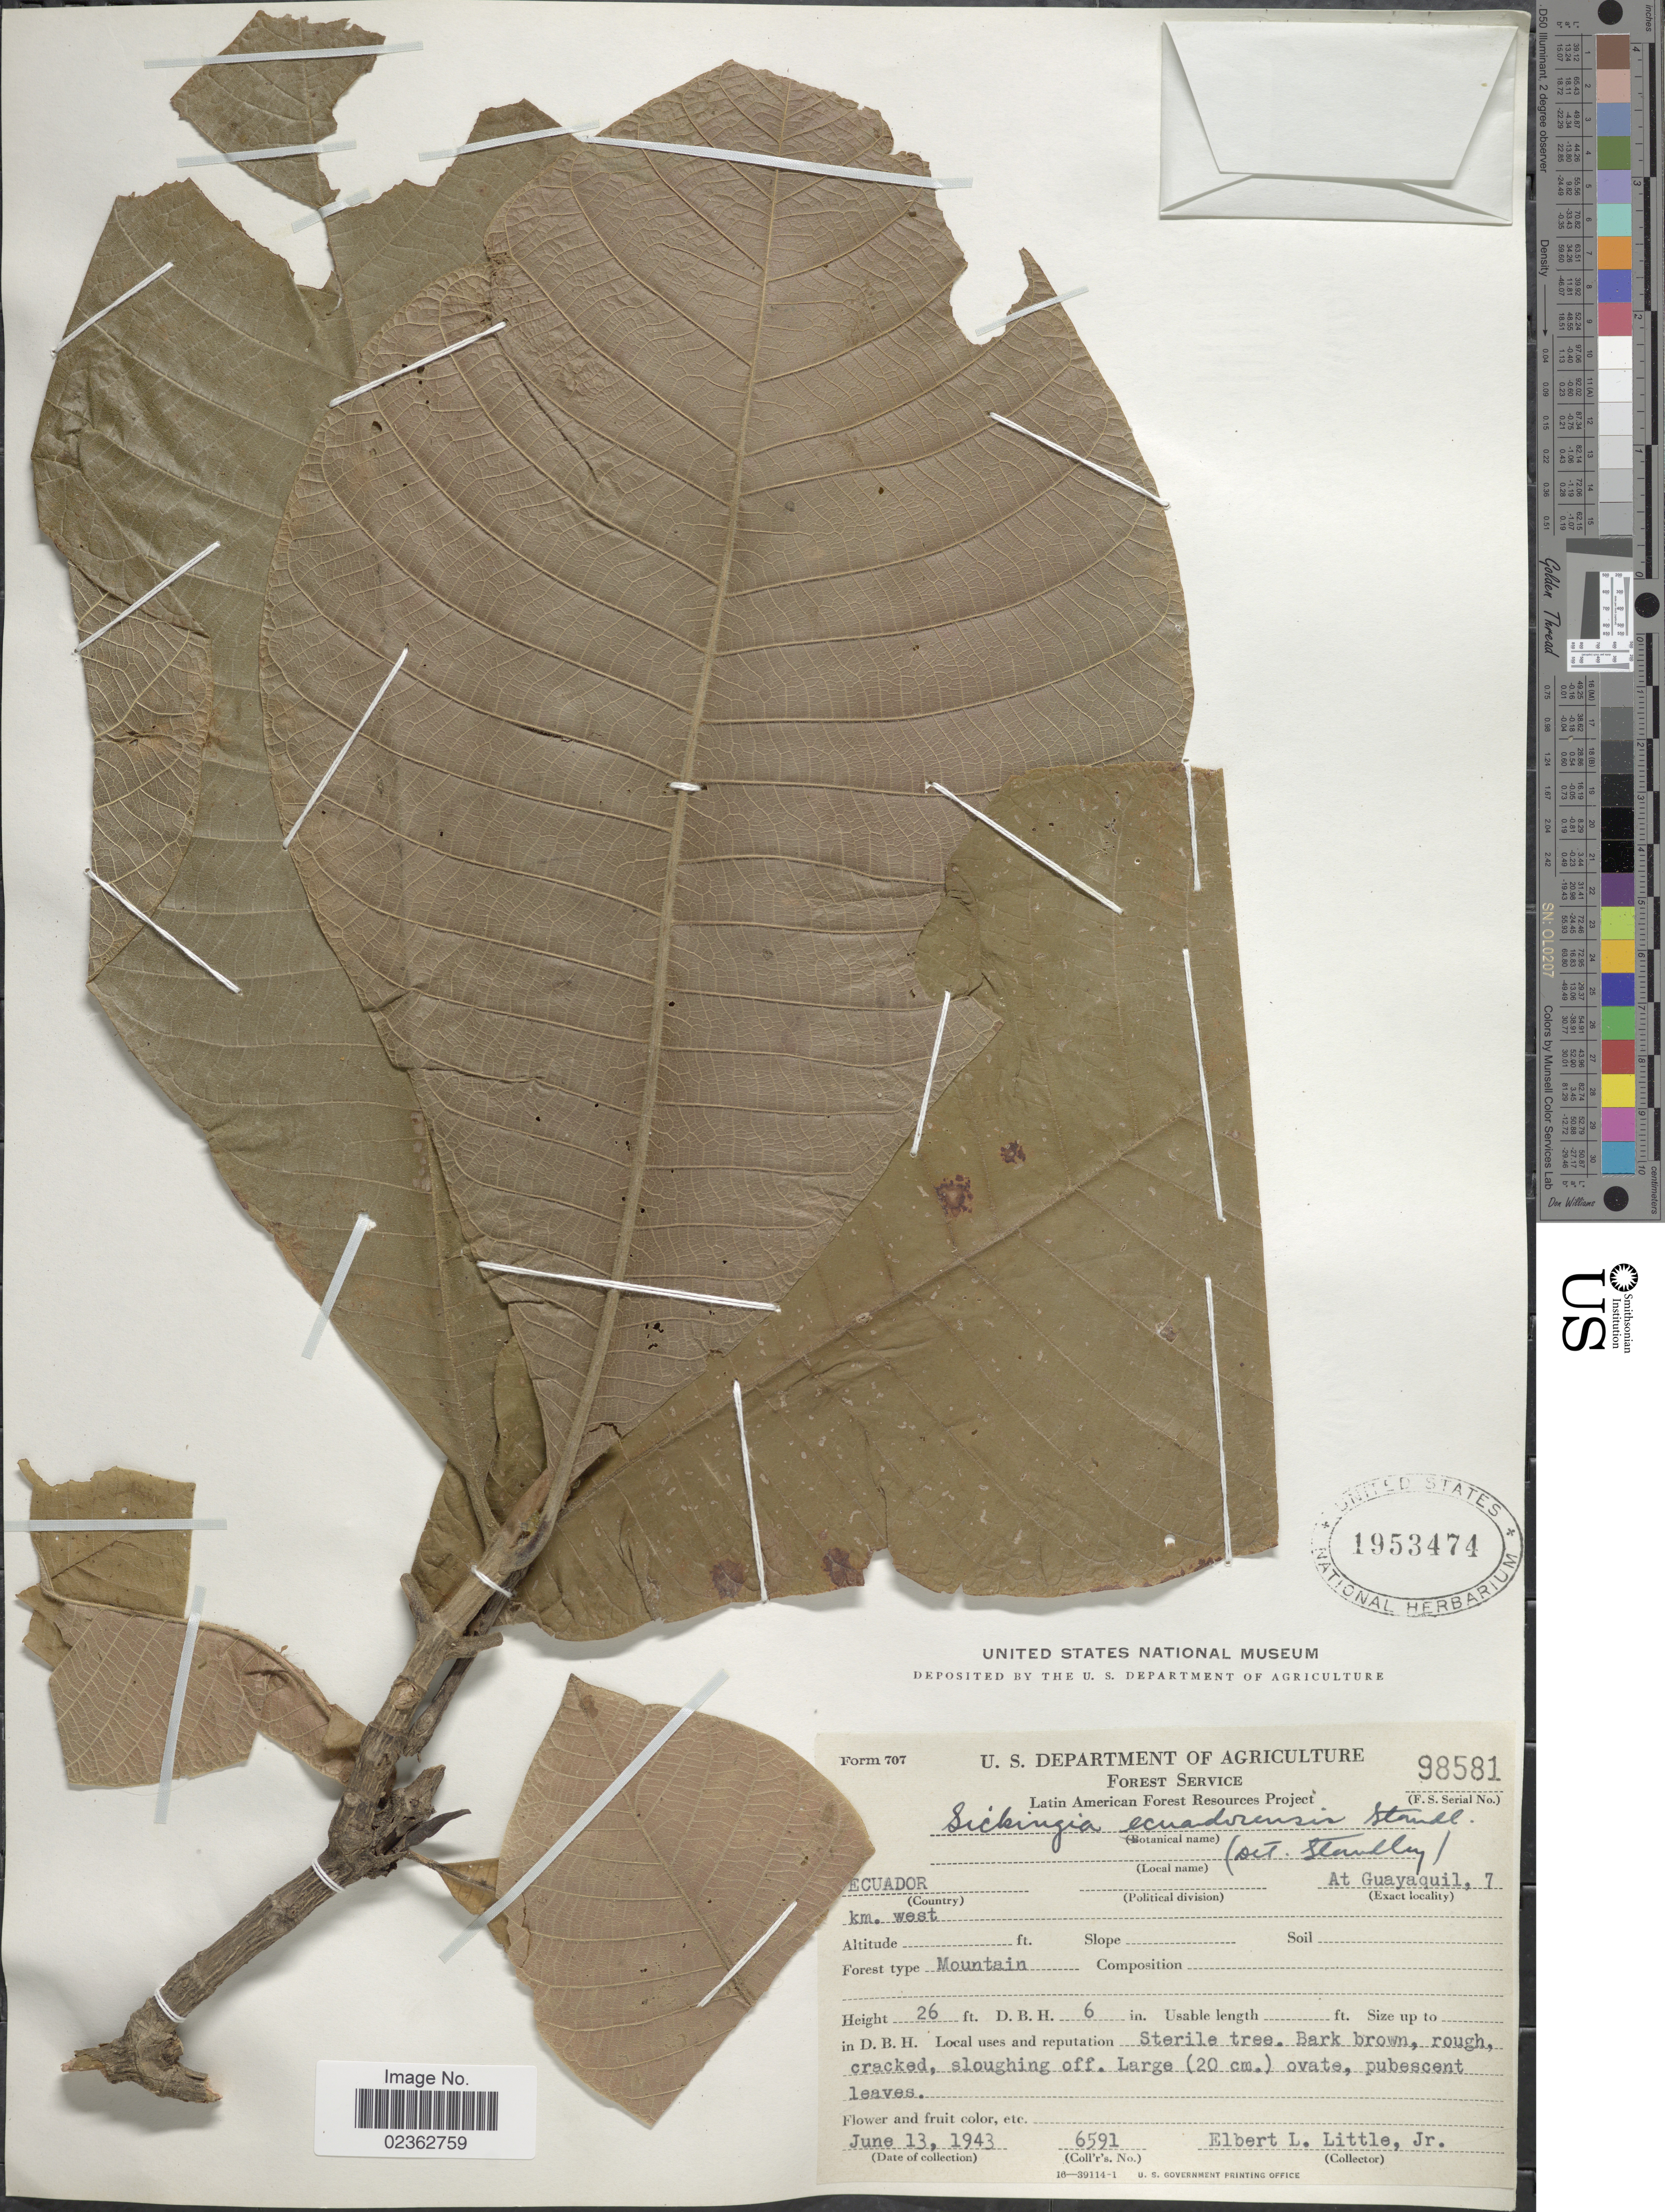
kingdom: Plantae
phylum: Tracheophyta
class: Magnoliopsida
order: Gentianales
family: Rubiaceae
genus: Simira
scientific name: Simira ecuadorensis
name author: (Standl.) Steyerm.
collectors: E. L. Little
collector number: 6591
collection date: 1943-06-13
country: Ecuador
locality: At Cuayaquil 7 km west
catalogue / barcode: US 1953474